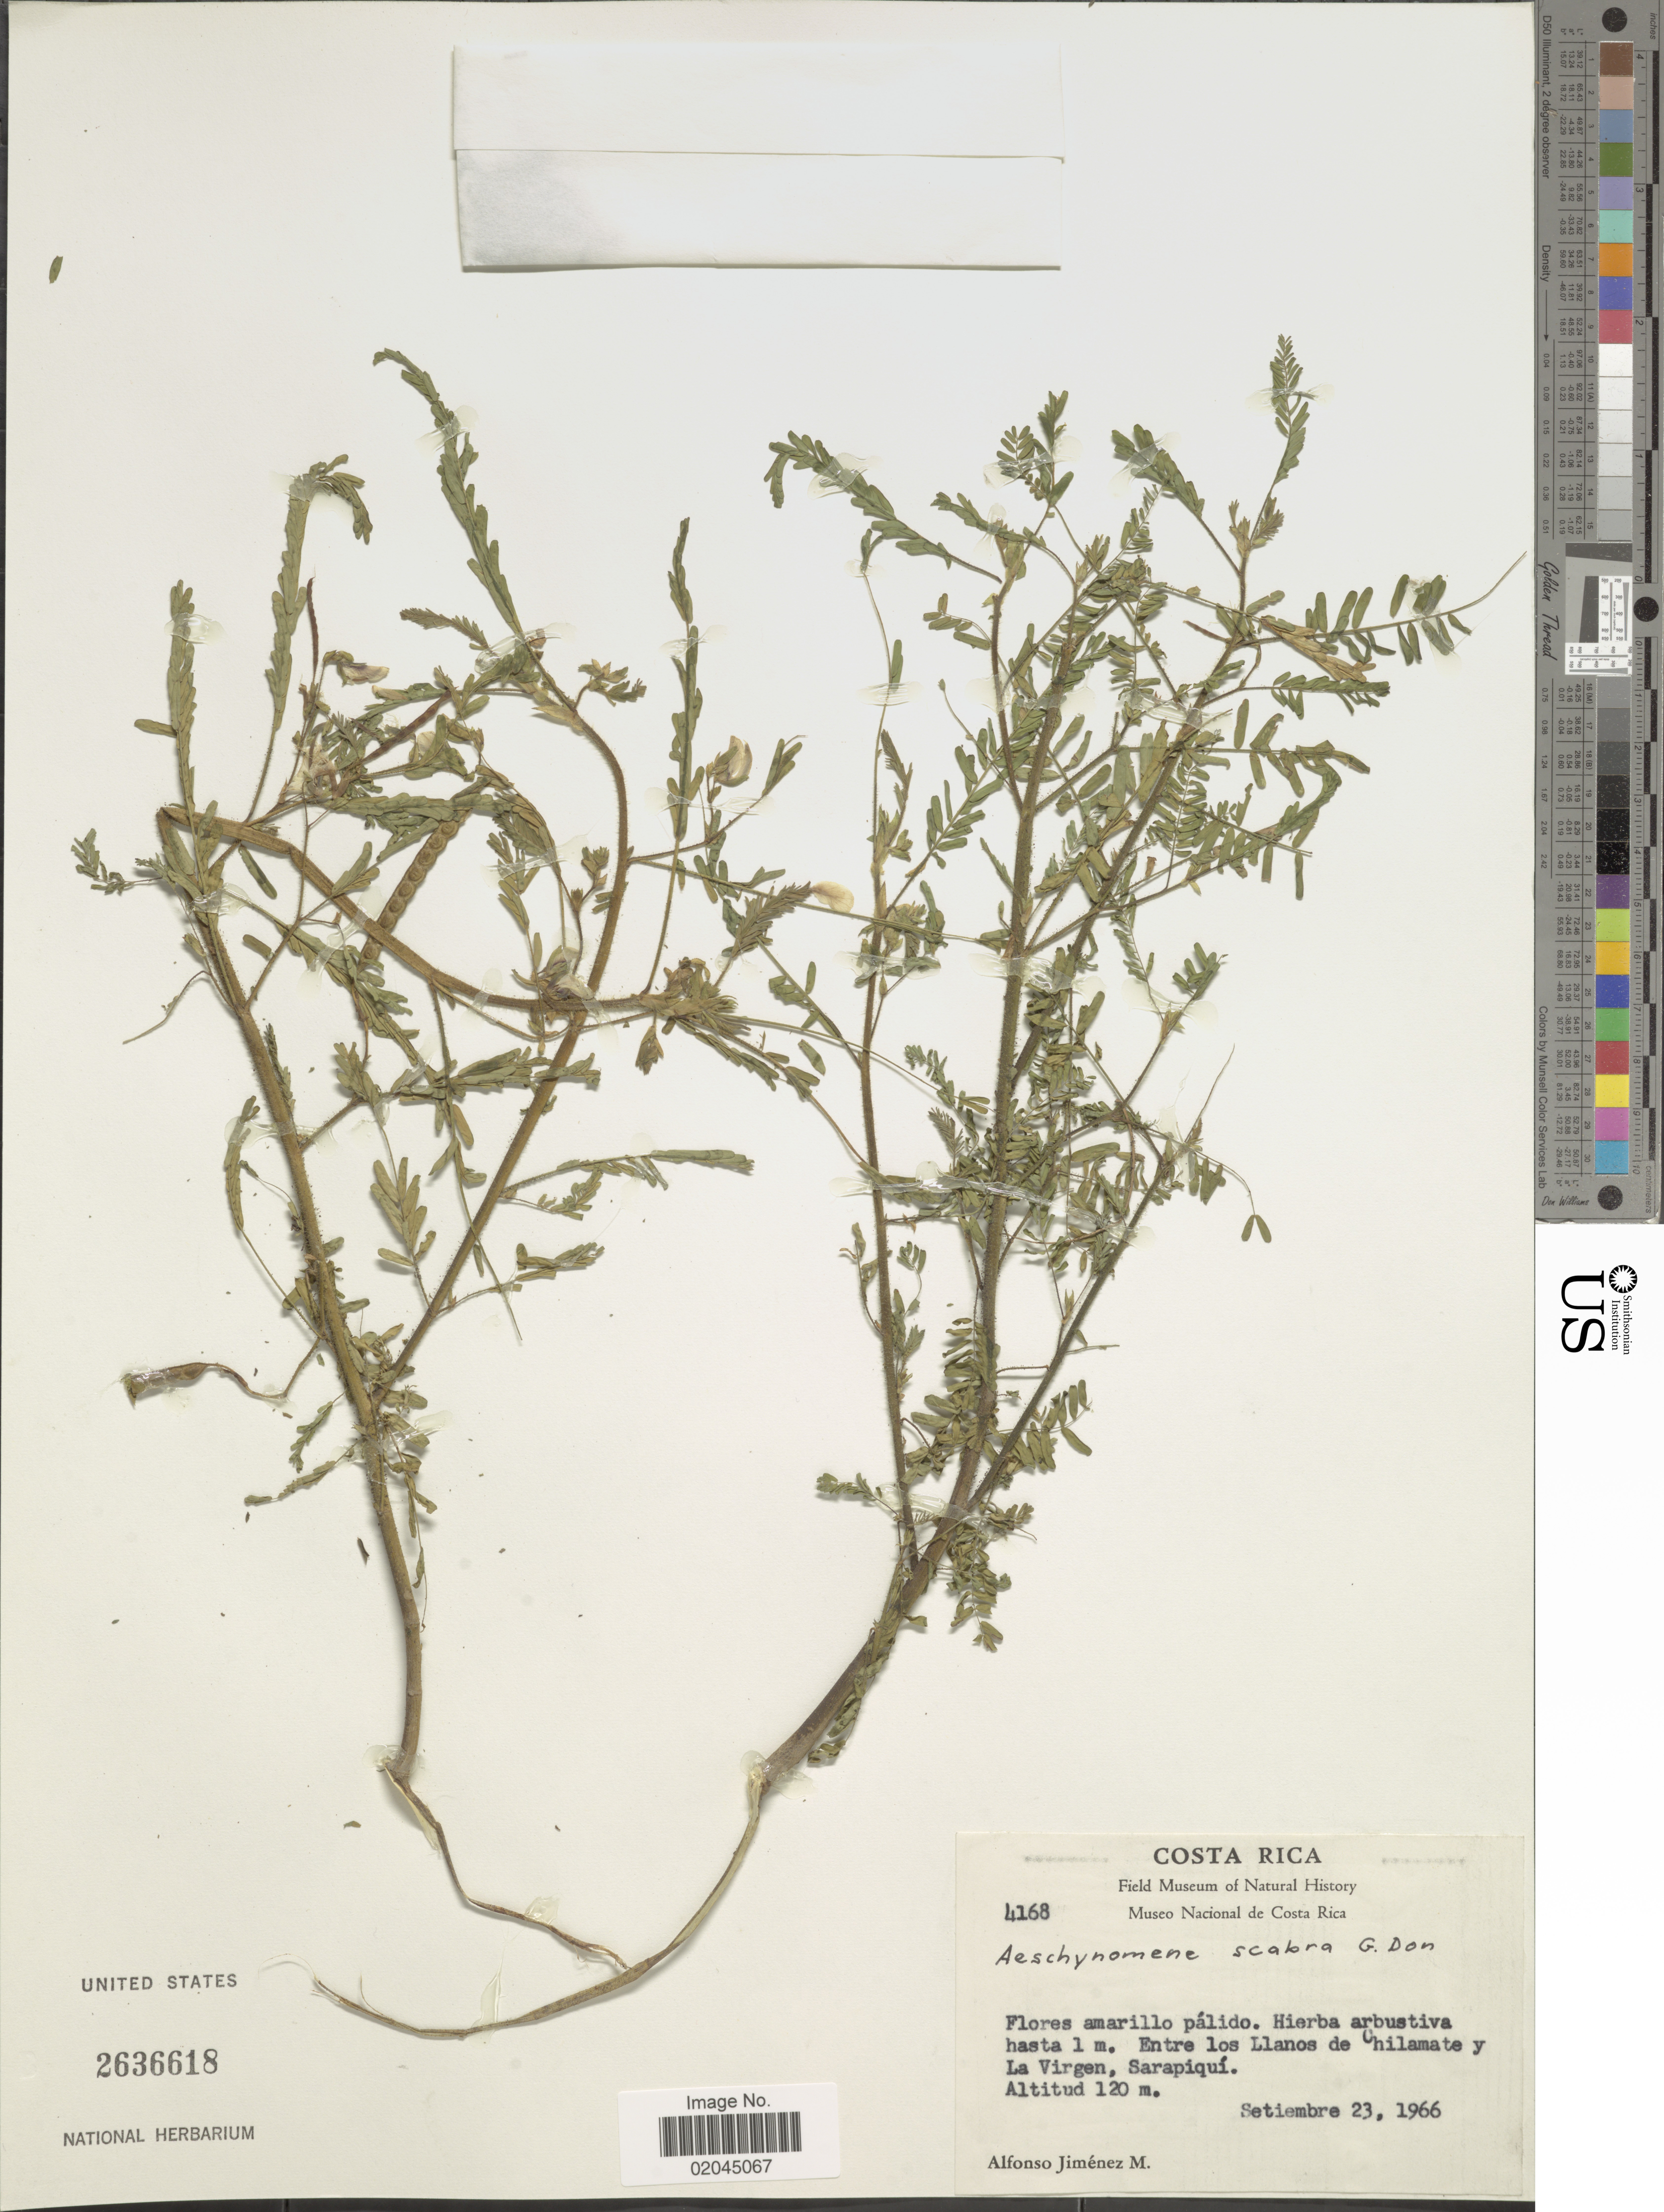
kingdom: Plantae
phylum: Tracheophyta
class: Magnoliopsida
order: Fabales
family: Fabaceae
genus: Aeschynomene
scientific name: Aeschynomene scabra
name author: G. Don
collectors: A. Jimenez M.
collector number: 4168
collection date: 1966-09-23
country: Costa Rica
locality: Entre los Llanos de Chilamate y La Virgen, Sarapiqui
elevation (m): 120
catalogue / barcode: US 2636618